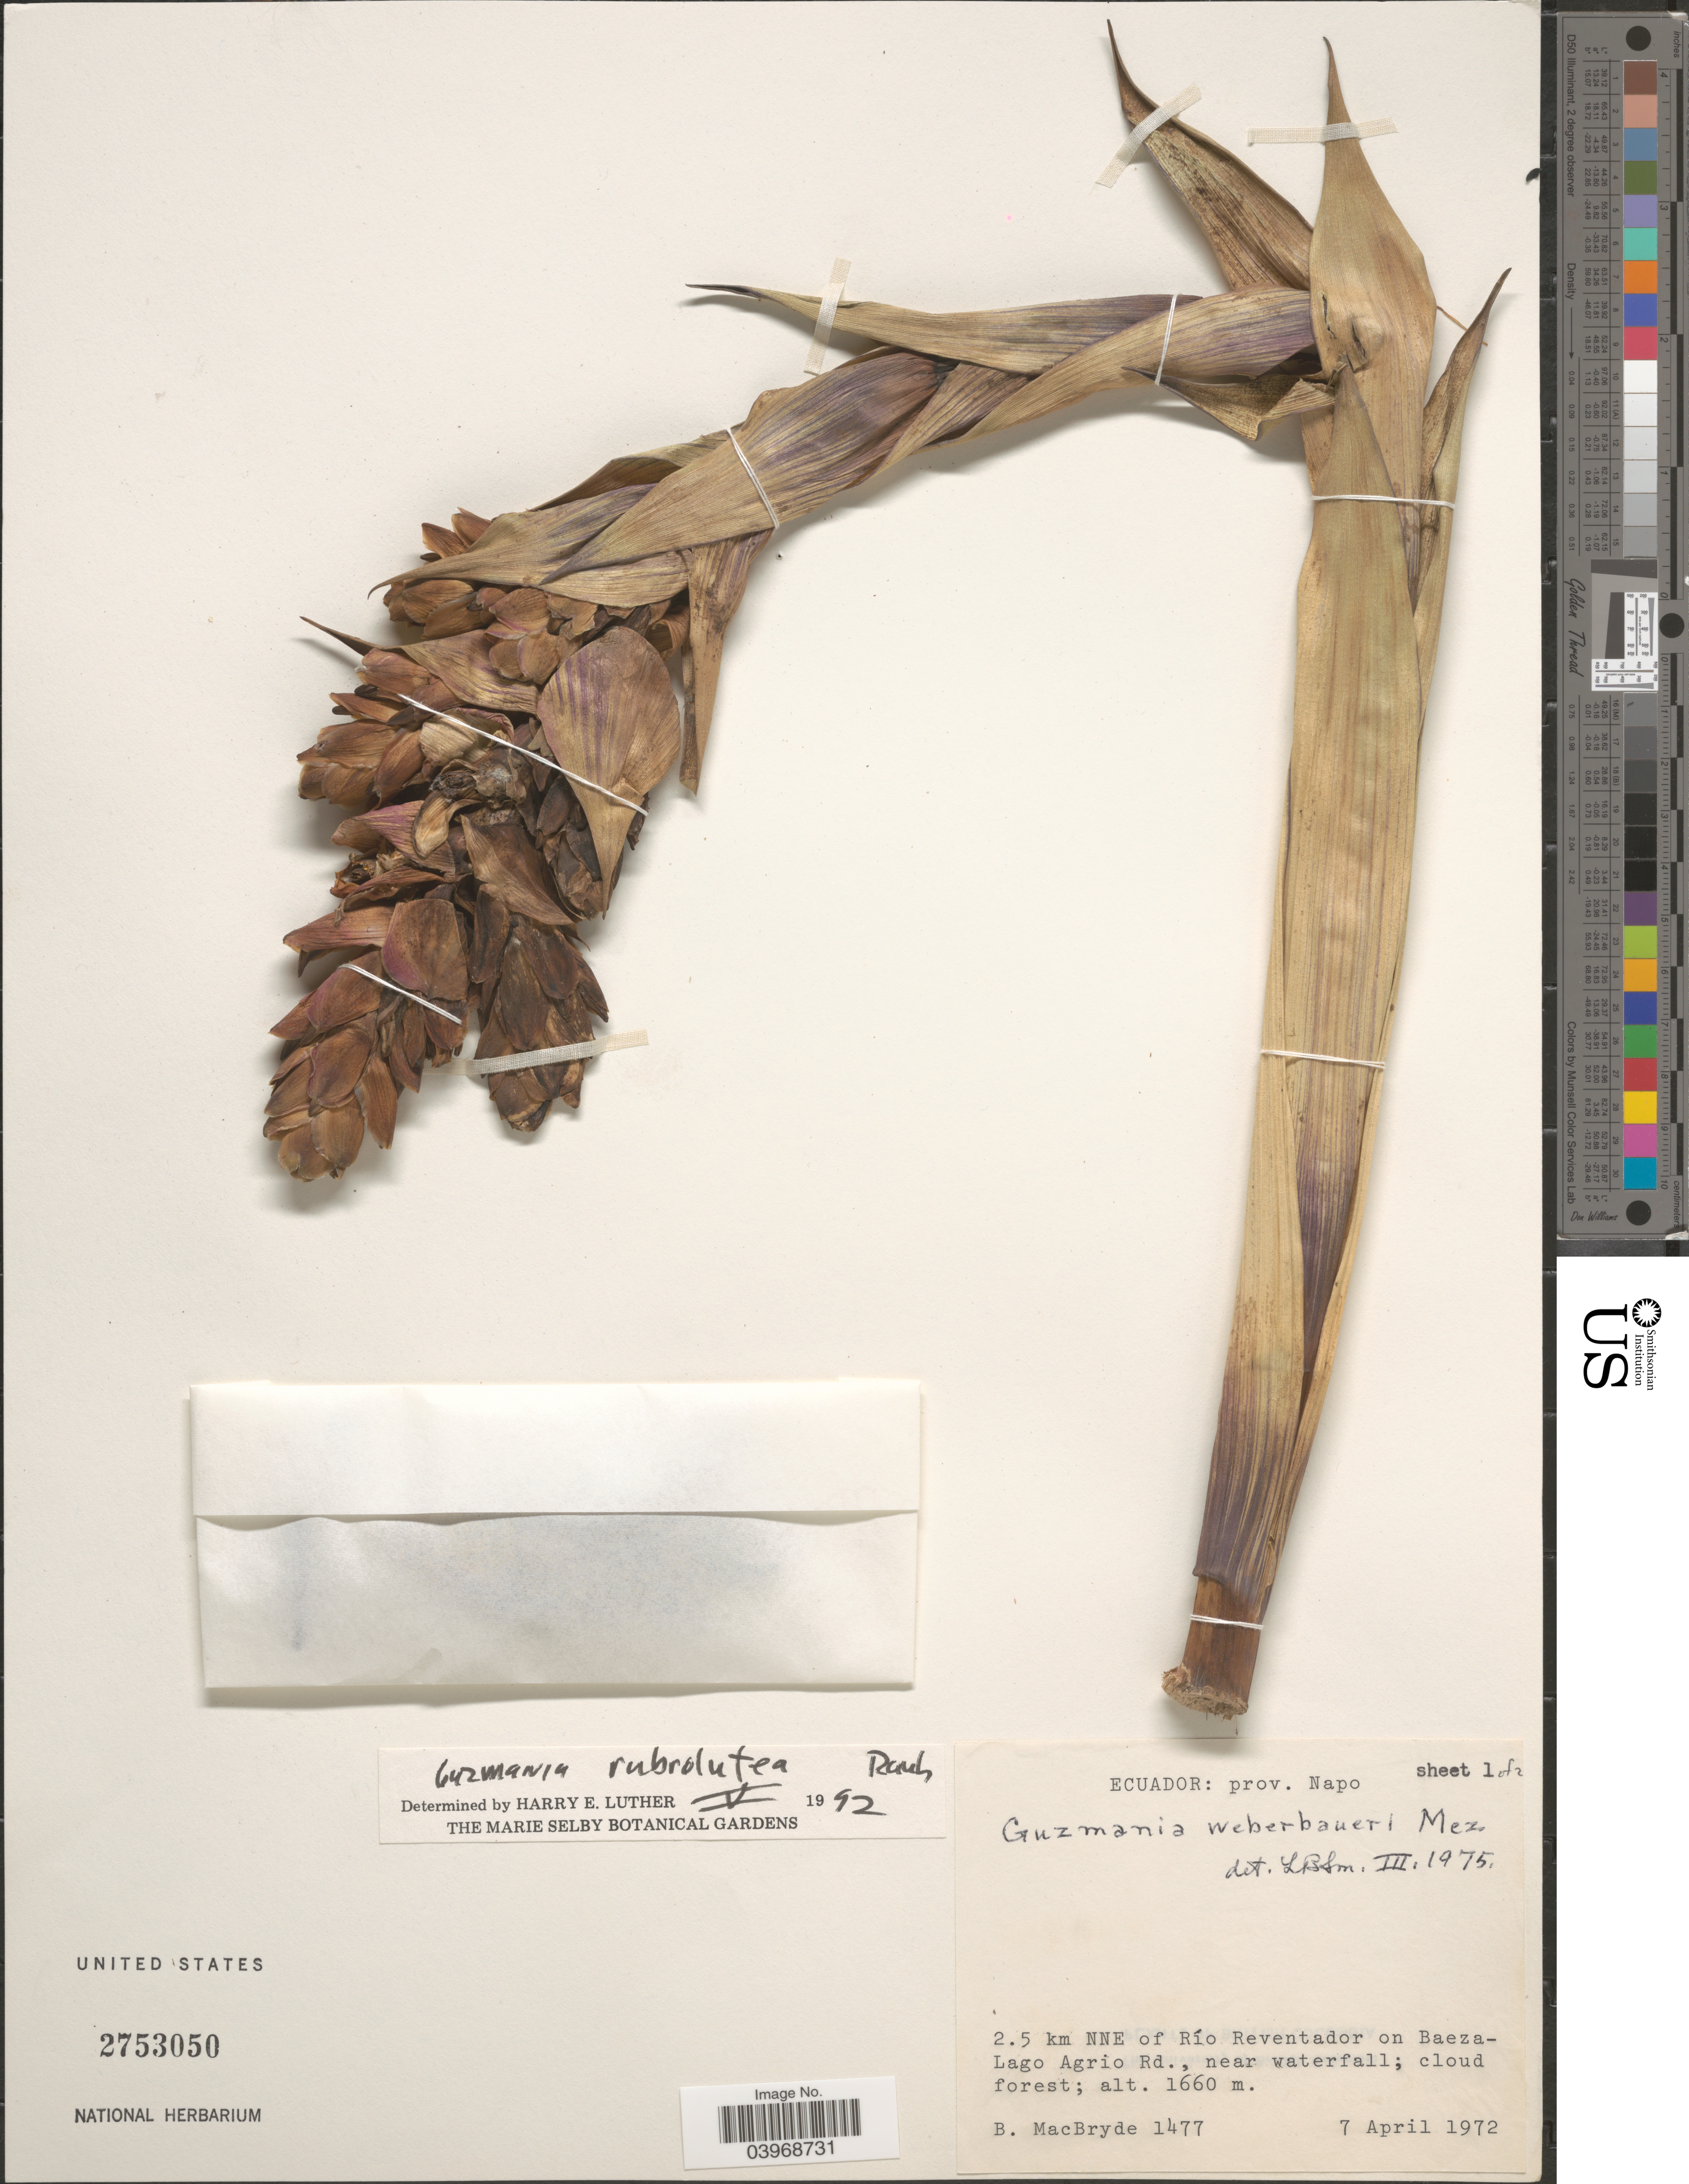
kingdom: Plantae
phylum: Tracheophyta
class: Liliopsida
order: Poales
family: Bromeliaceae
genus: Guzmania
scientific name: Guzmania rubrolutea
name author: Rauh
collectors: B. MacBryde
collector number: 1477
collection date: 1972-04-07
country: Ecuador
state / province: Napo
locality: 2.5 km NNE of Río Reventador on Baeza-Lago Agrio Rd., near waterfall; cloud forest.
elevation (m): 1660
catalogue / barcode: US 2753050